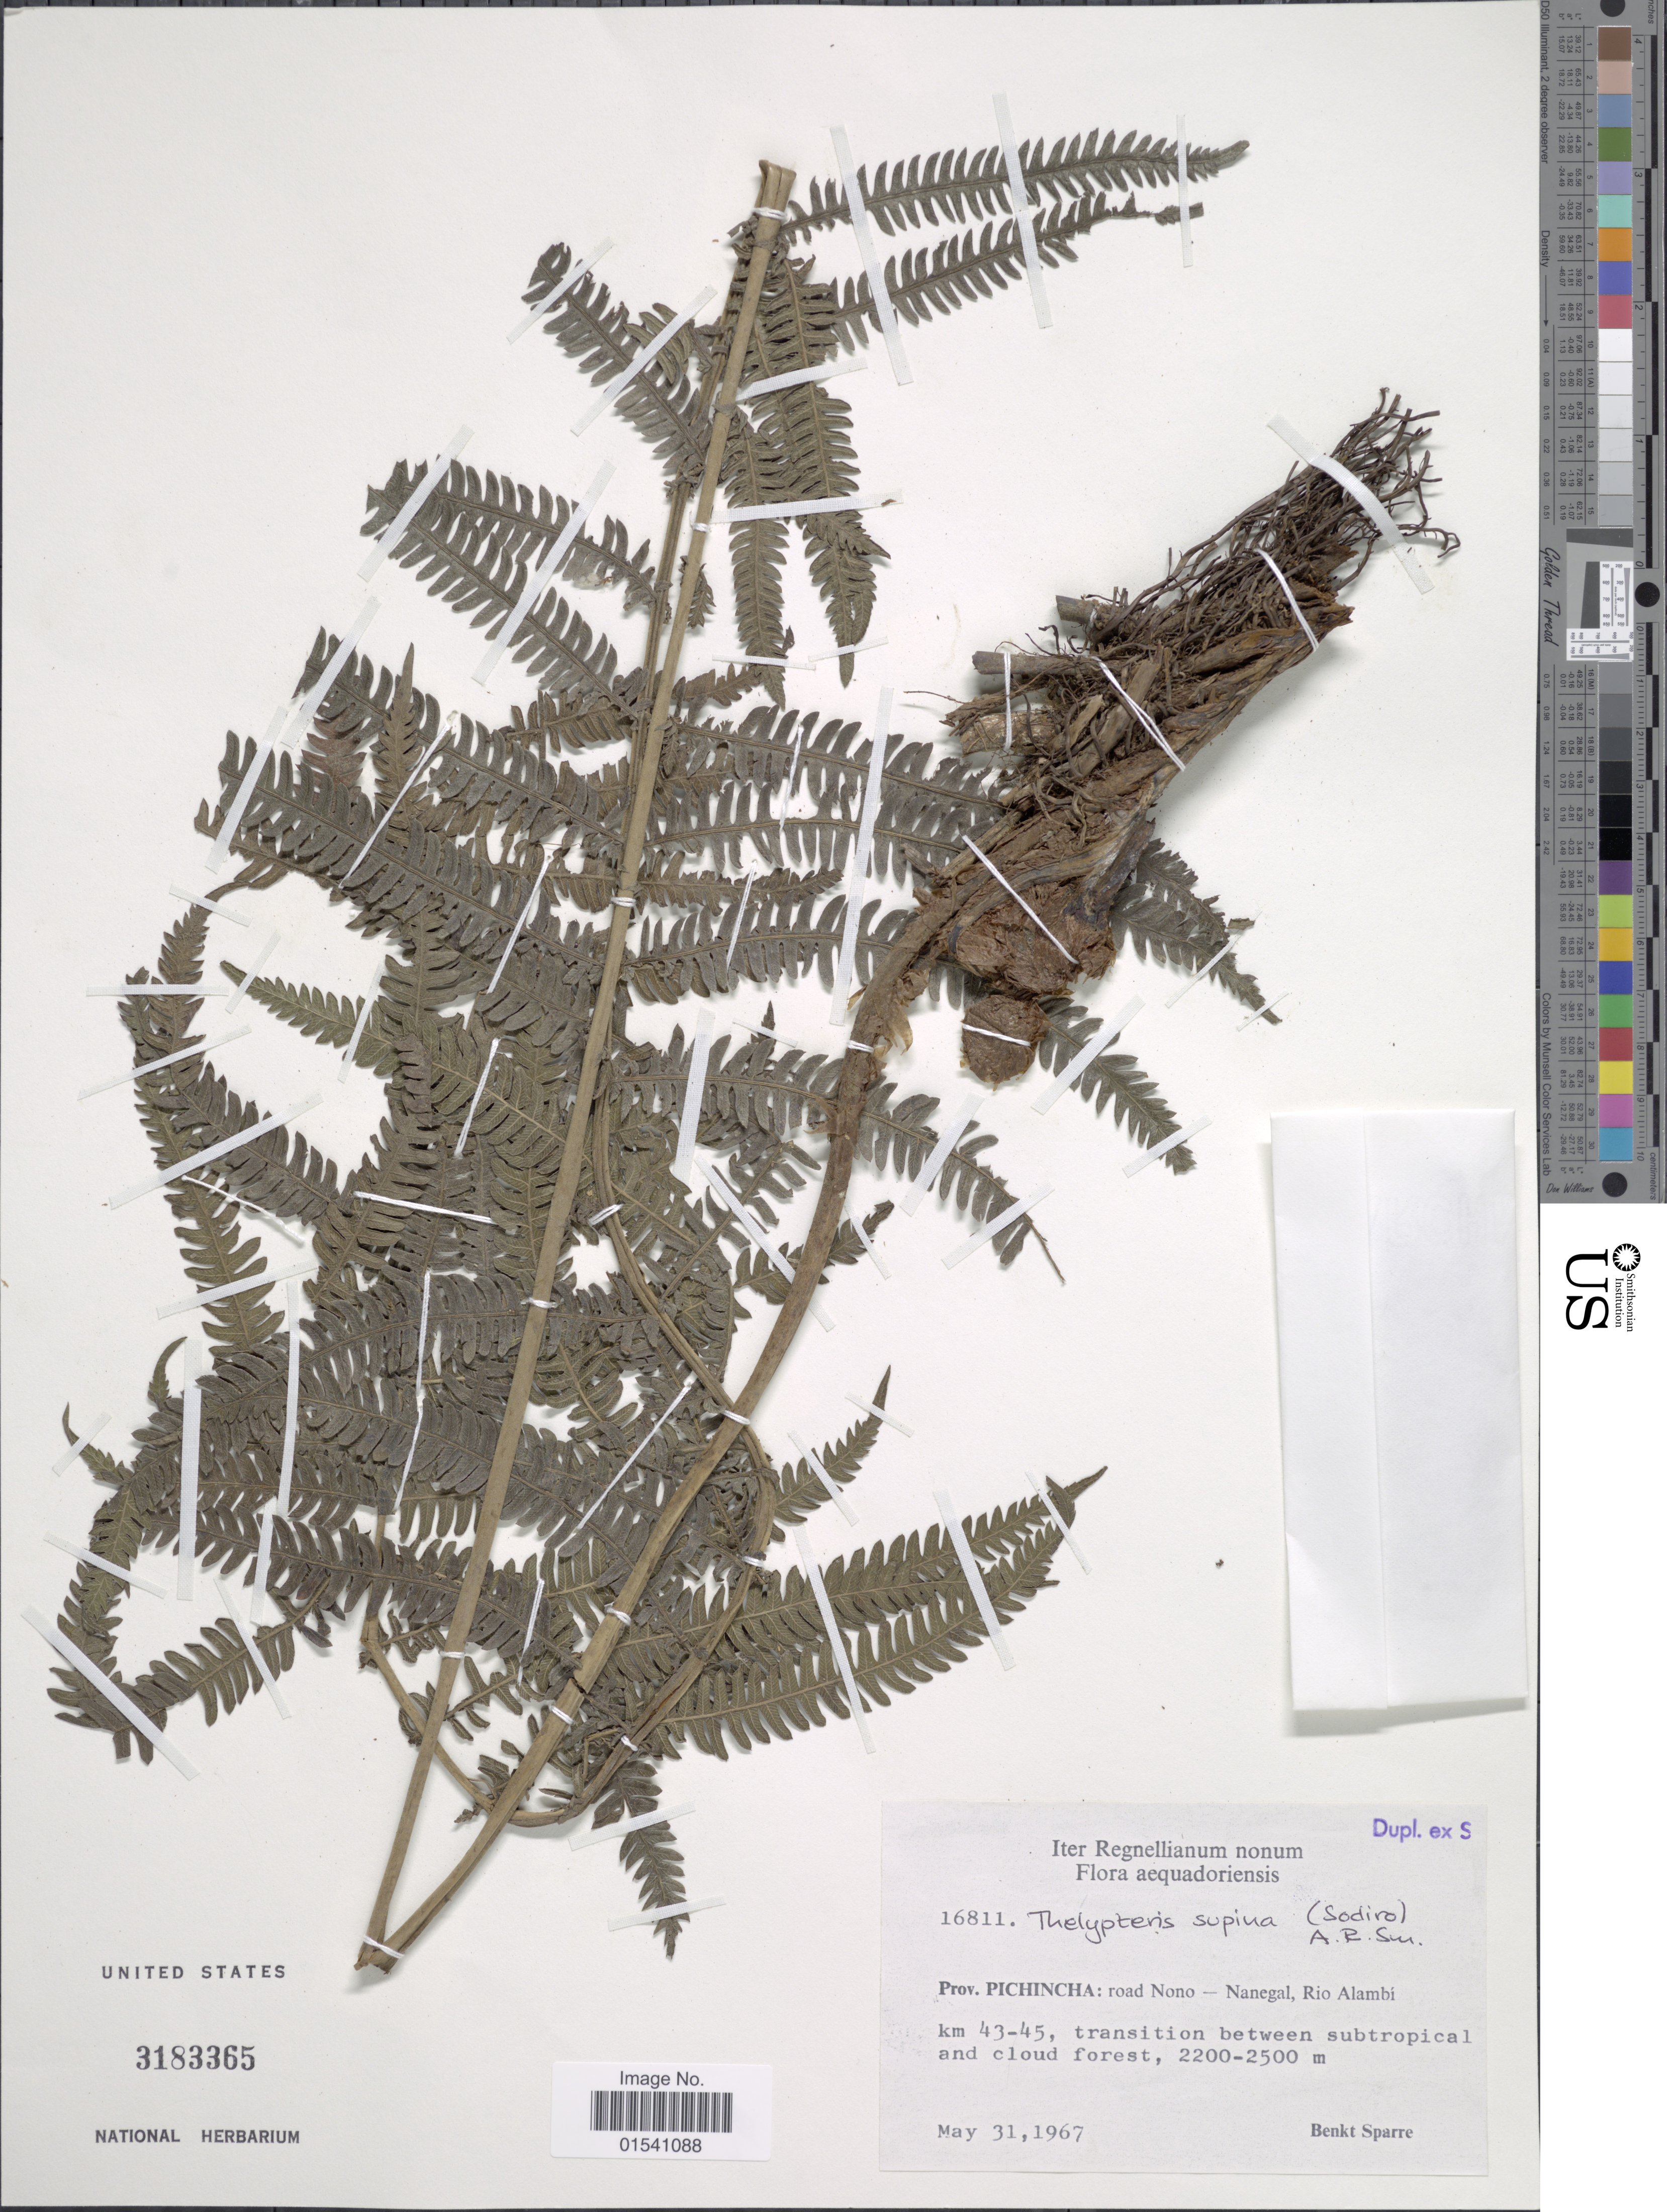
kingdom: Plantae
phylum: Tracheophyta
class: Polypodiopsida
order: Polypodiales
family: Thelypteridaceae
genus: Amauropelta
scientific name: Amauropelta supina (Sodiro) comb. nov., ined 2015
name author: (Sodiro)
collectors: B. Sparre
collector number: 16811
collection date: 1967-05-31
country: Ecuador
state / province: Pichincha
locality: Road Nono - Nanegal, Rio Alambi km 43-45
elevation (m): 2200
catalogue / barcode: US 3183365